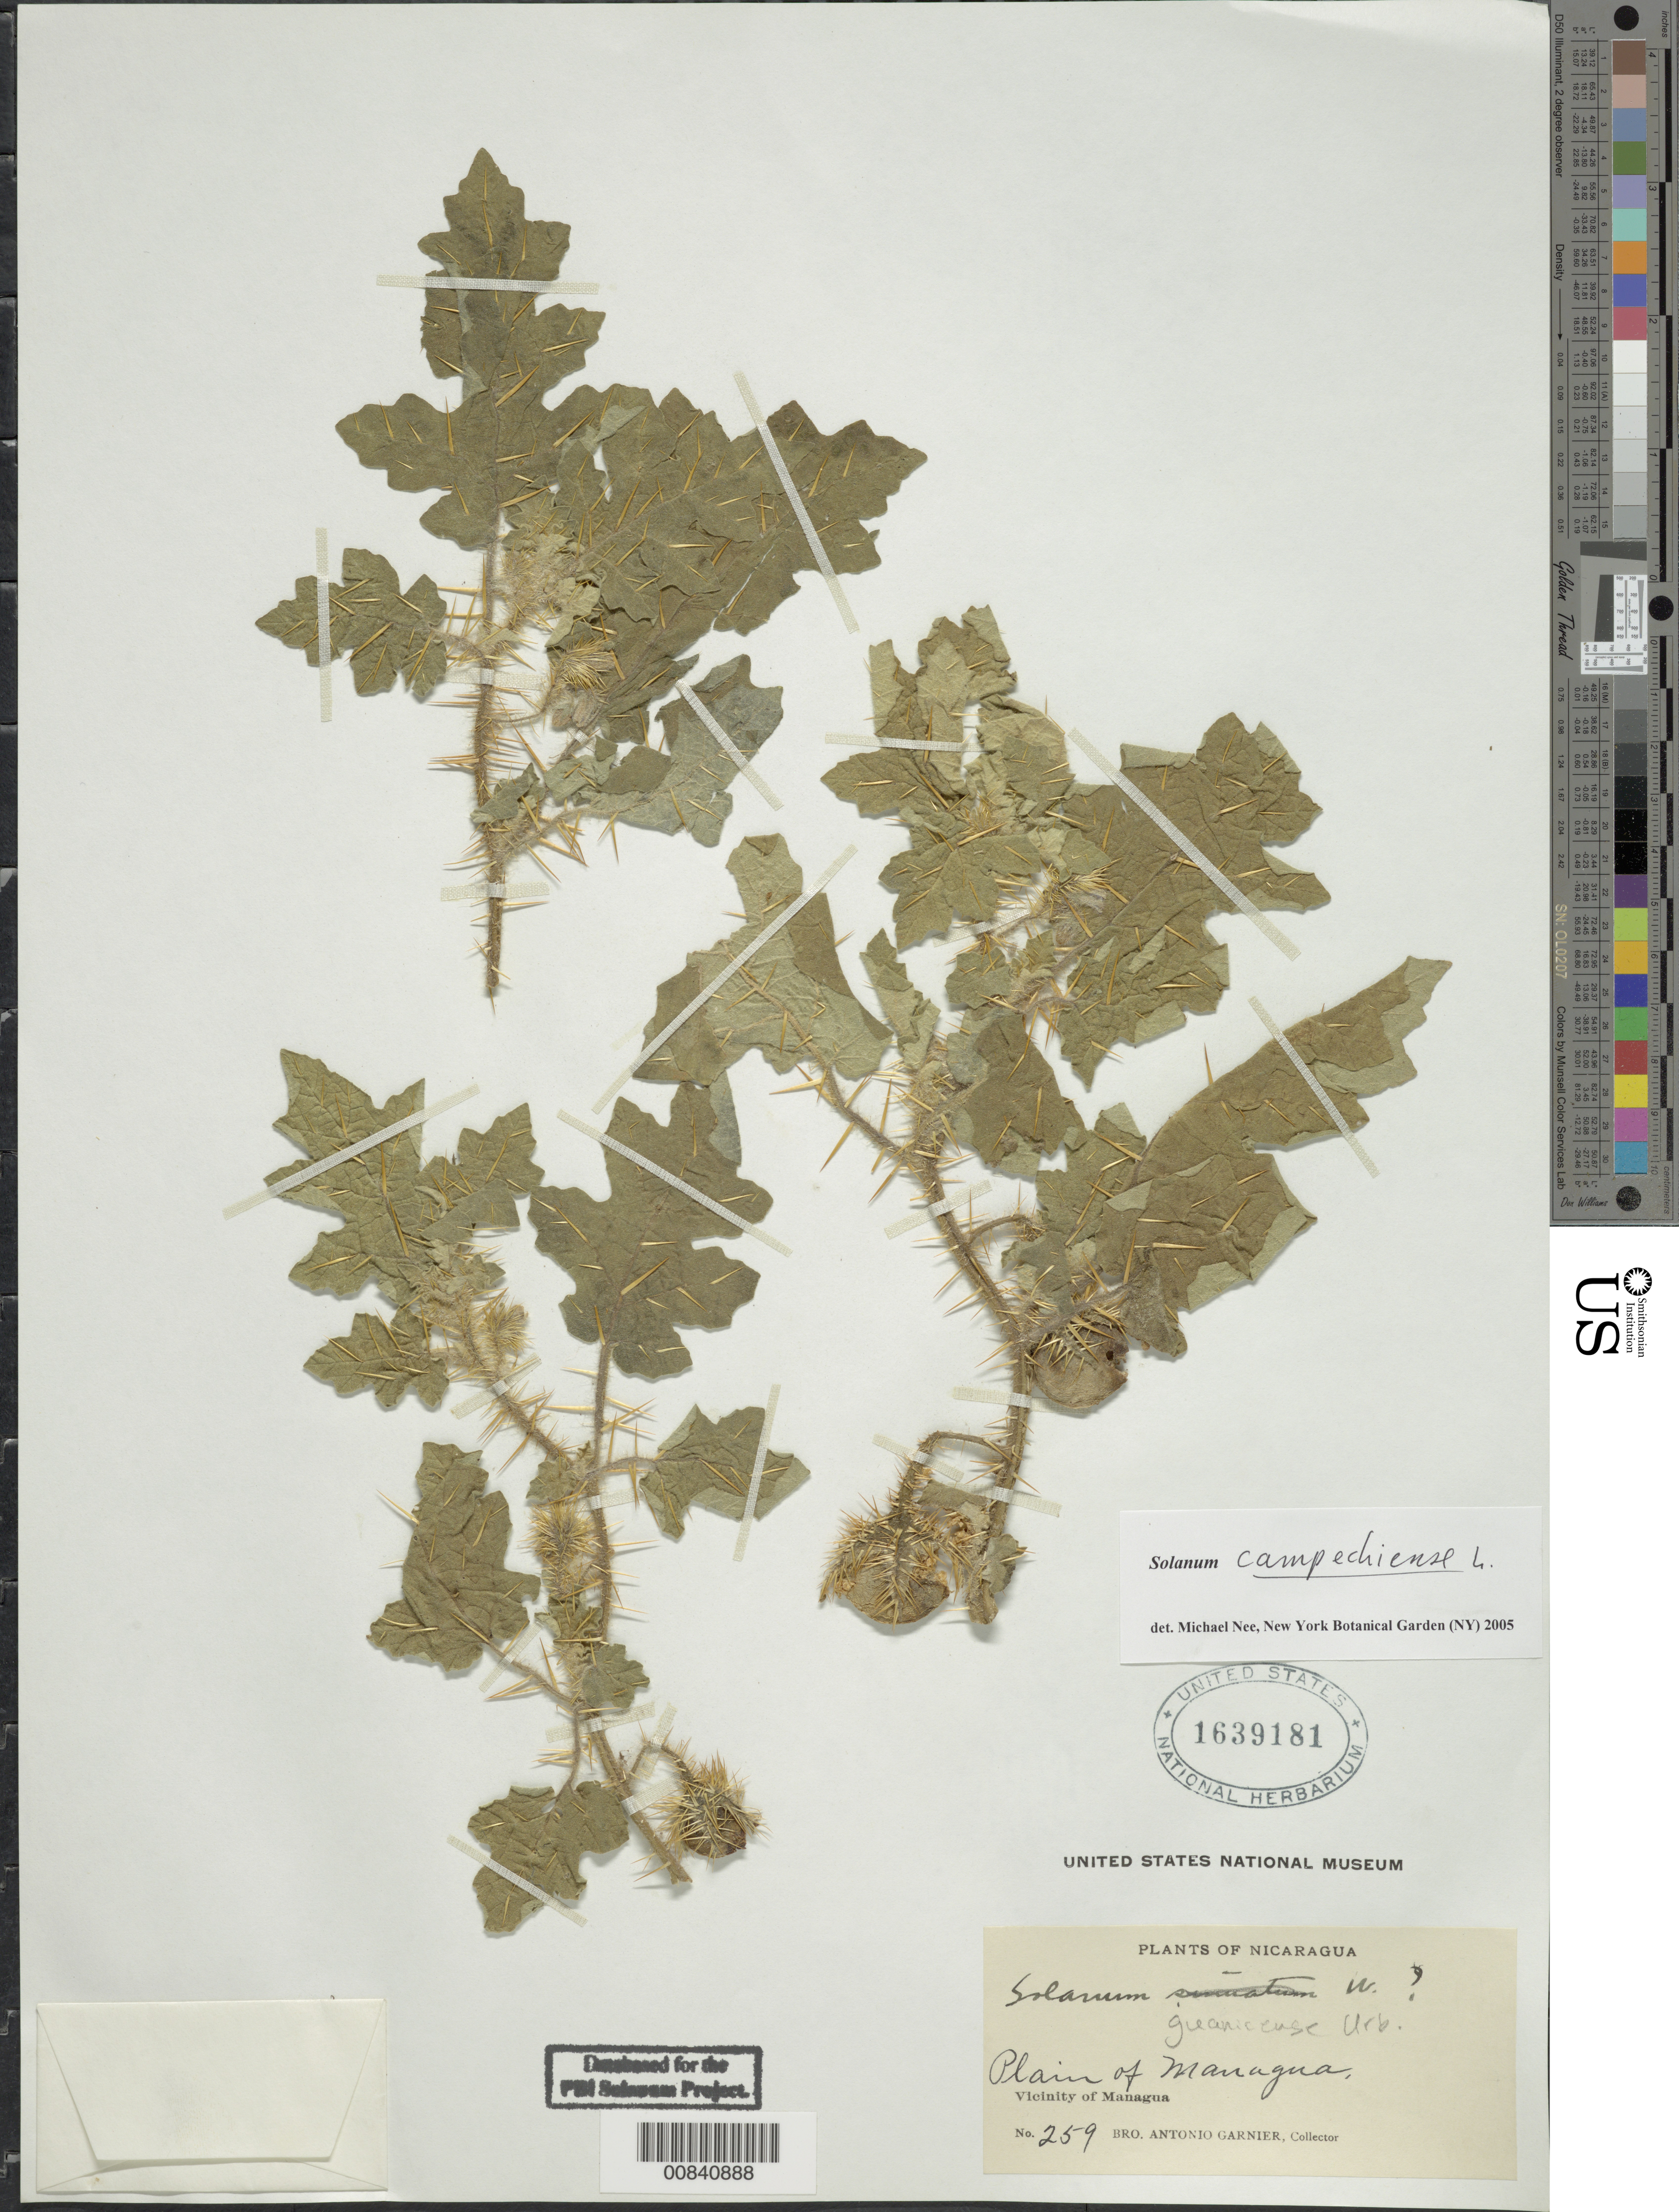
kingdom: Plantae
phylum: Tracheophyta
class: Magnoliopsida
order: Solanales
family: Solanaceae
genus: Solanum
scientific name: Solanum campechiense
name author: L.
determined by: Nee, Michael H.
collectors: Bro. A. Garnier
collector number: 259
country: Nicaragua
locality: Plain of Managua. Vicinity of Managua.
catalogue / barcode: US 1639181